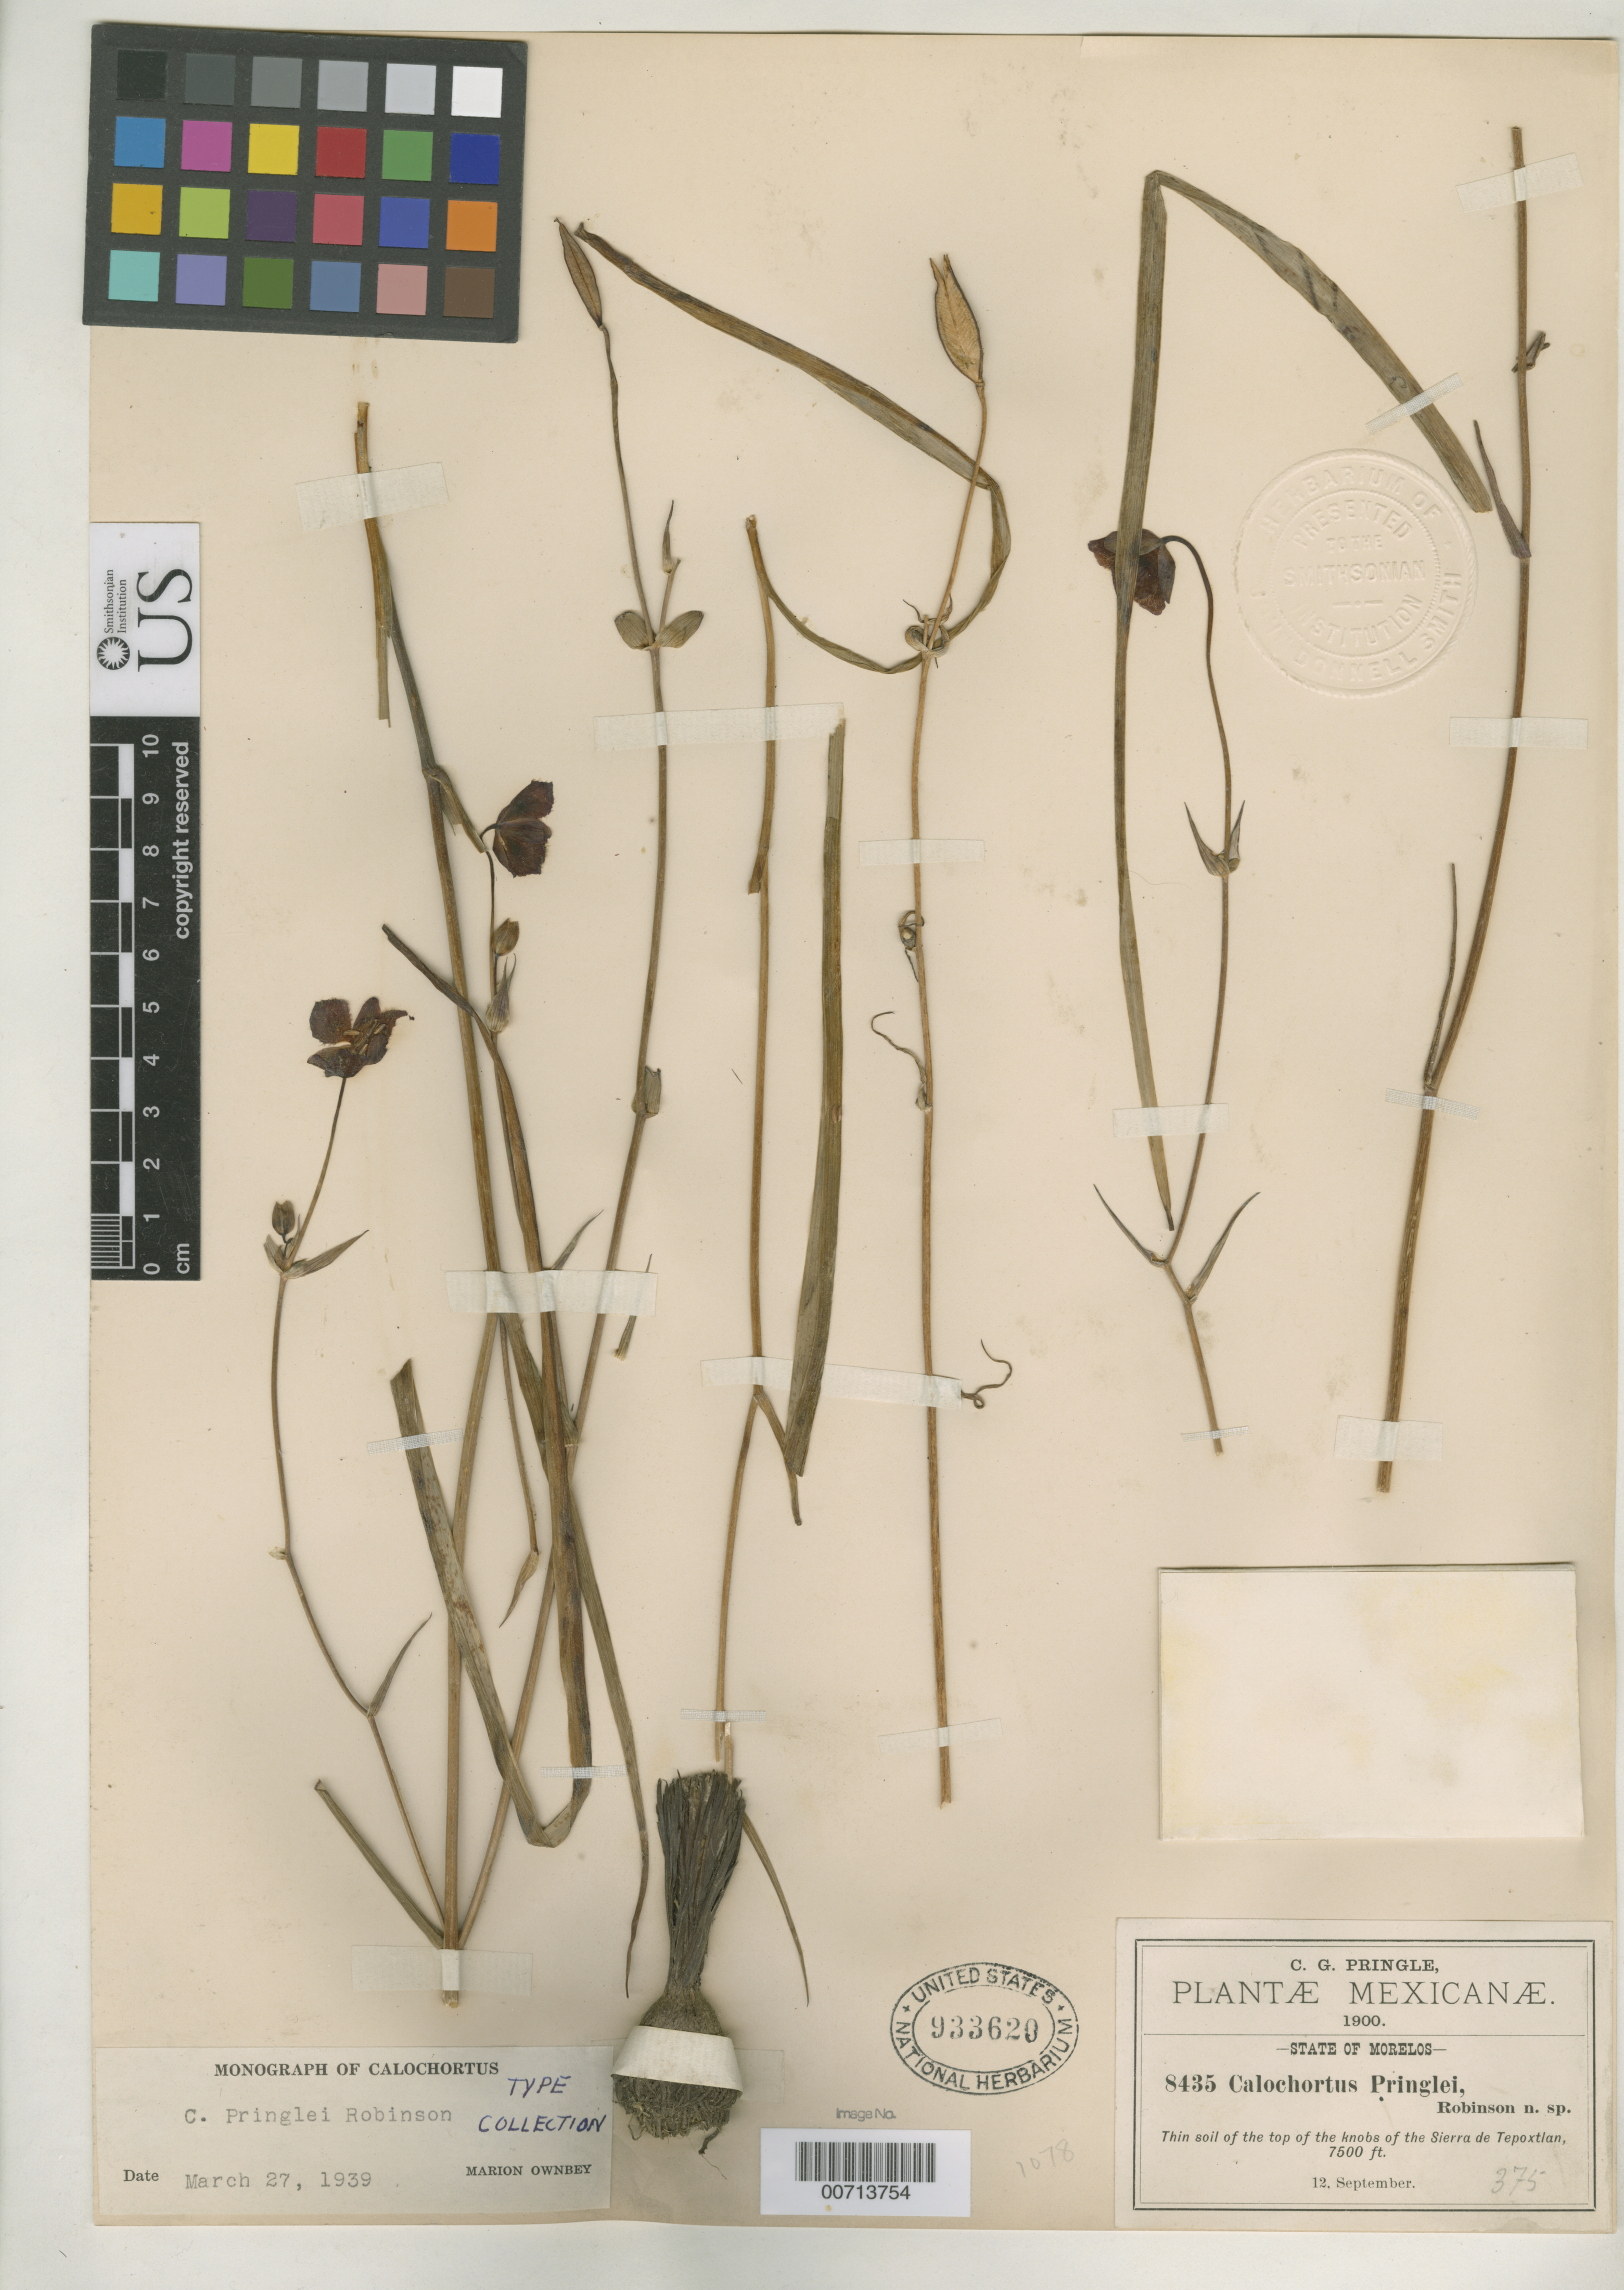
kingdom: Plantae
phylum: Tracheophyta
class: Liliopsida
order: Liliales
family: Liliaceae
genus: Calochortus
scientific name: Calochortus pringlei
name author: B.L. Rob.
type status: Isotype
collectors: C. G. Pringle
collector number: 8435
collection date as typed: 12 Sep 1900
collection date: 1900-09-12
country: Mexico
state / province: Morelos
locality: Top of knobs of Sierra de Tepoxtlan.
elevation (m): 2300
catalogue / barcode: US 933620